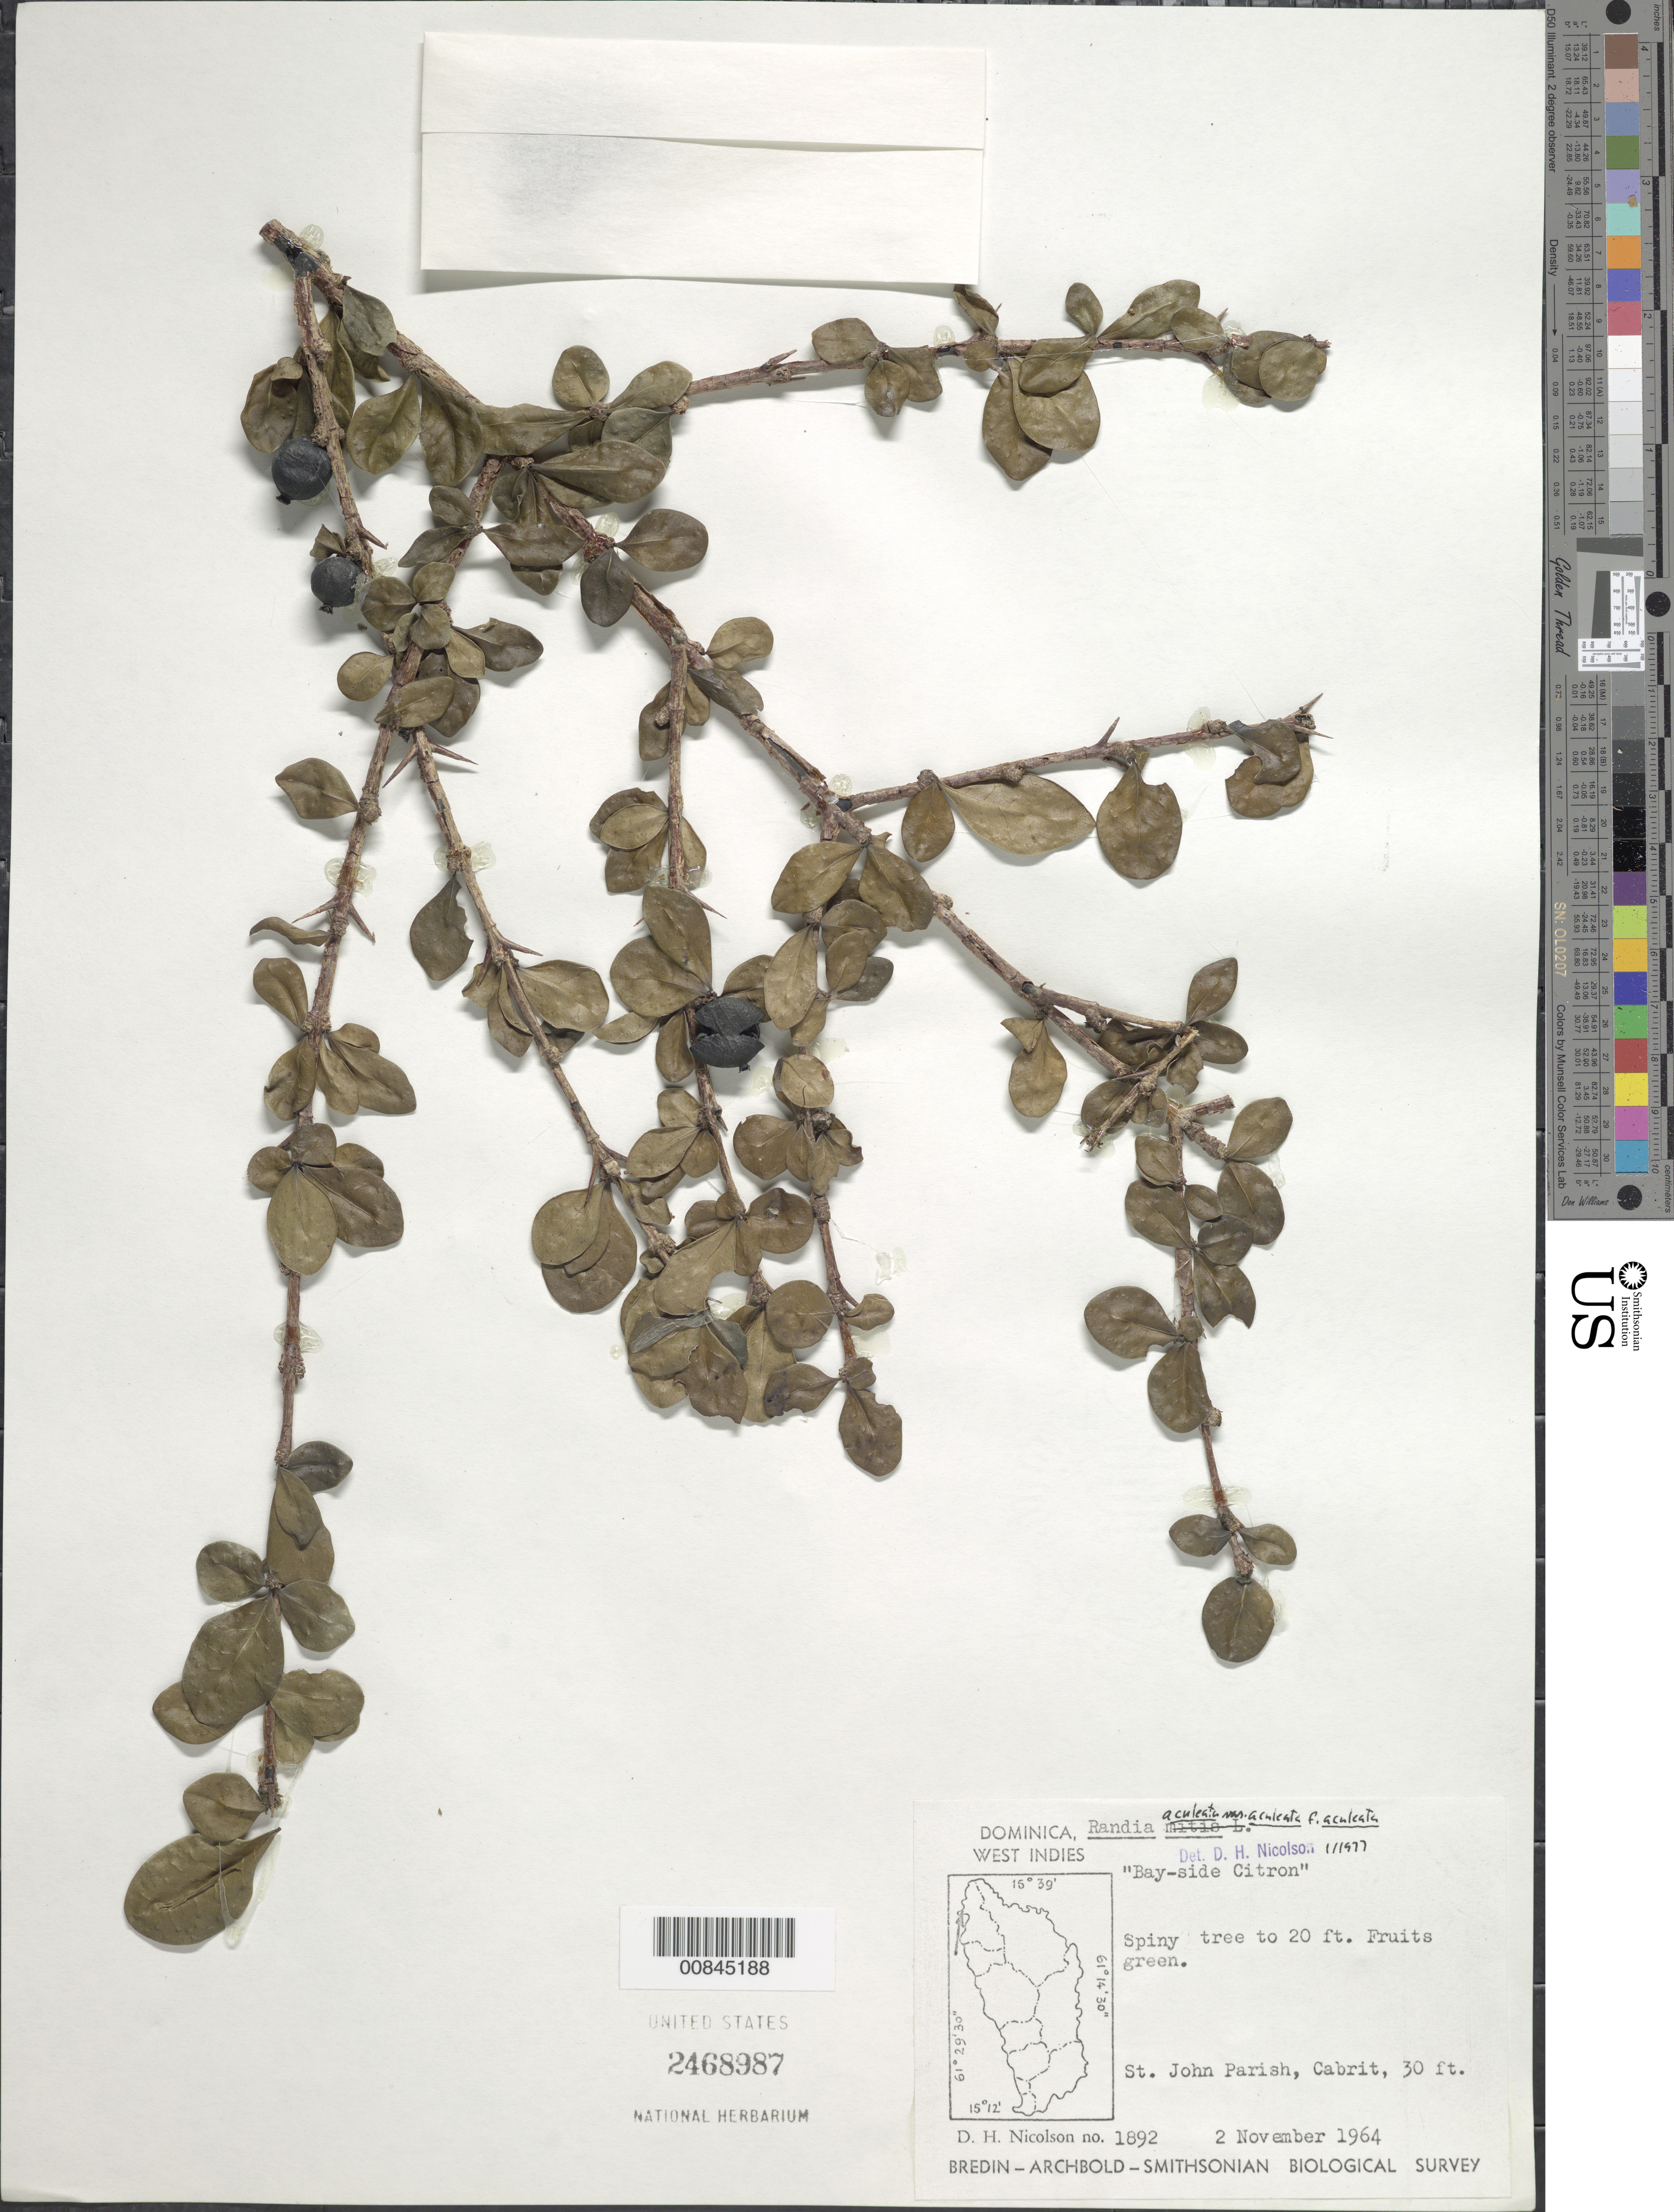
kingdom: Plantae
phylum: Tracheophyta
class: Magnoliopsida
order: Gentianales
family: Rubiaceae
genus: Randia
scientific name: Randia aculeata f. aculeata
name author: L.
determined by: Nicolson, Dan H.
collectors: D. H. Nicolson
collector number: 1892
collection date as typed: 02 Nov 1964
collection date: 1964-11-02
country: Dominica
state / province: St. John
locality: "Bay-side Citron". Cabrit.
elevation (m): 9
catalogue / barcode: US 2468987